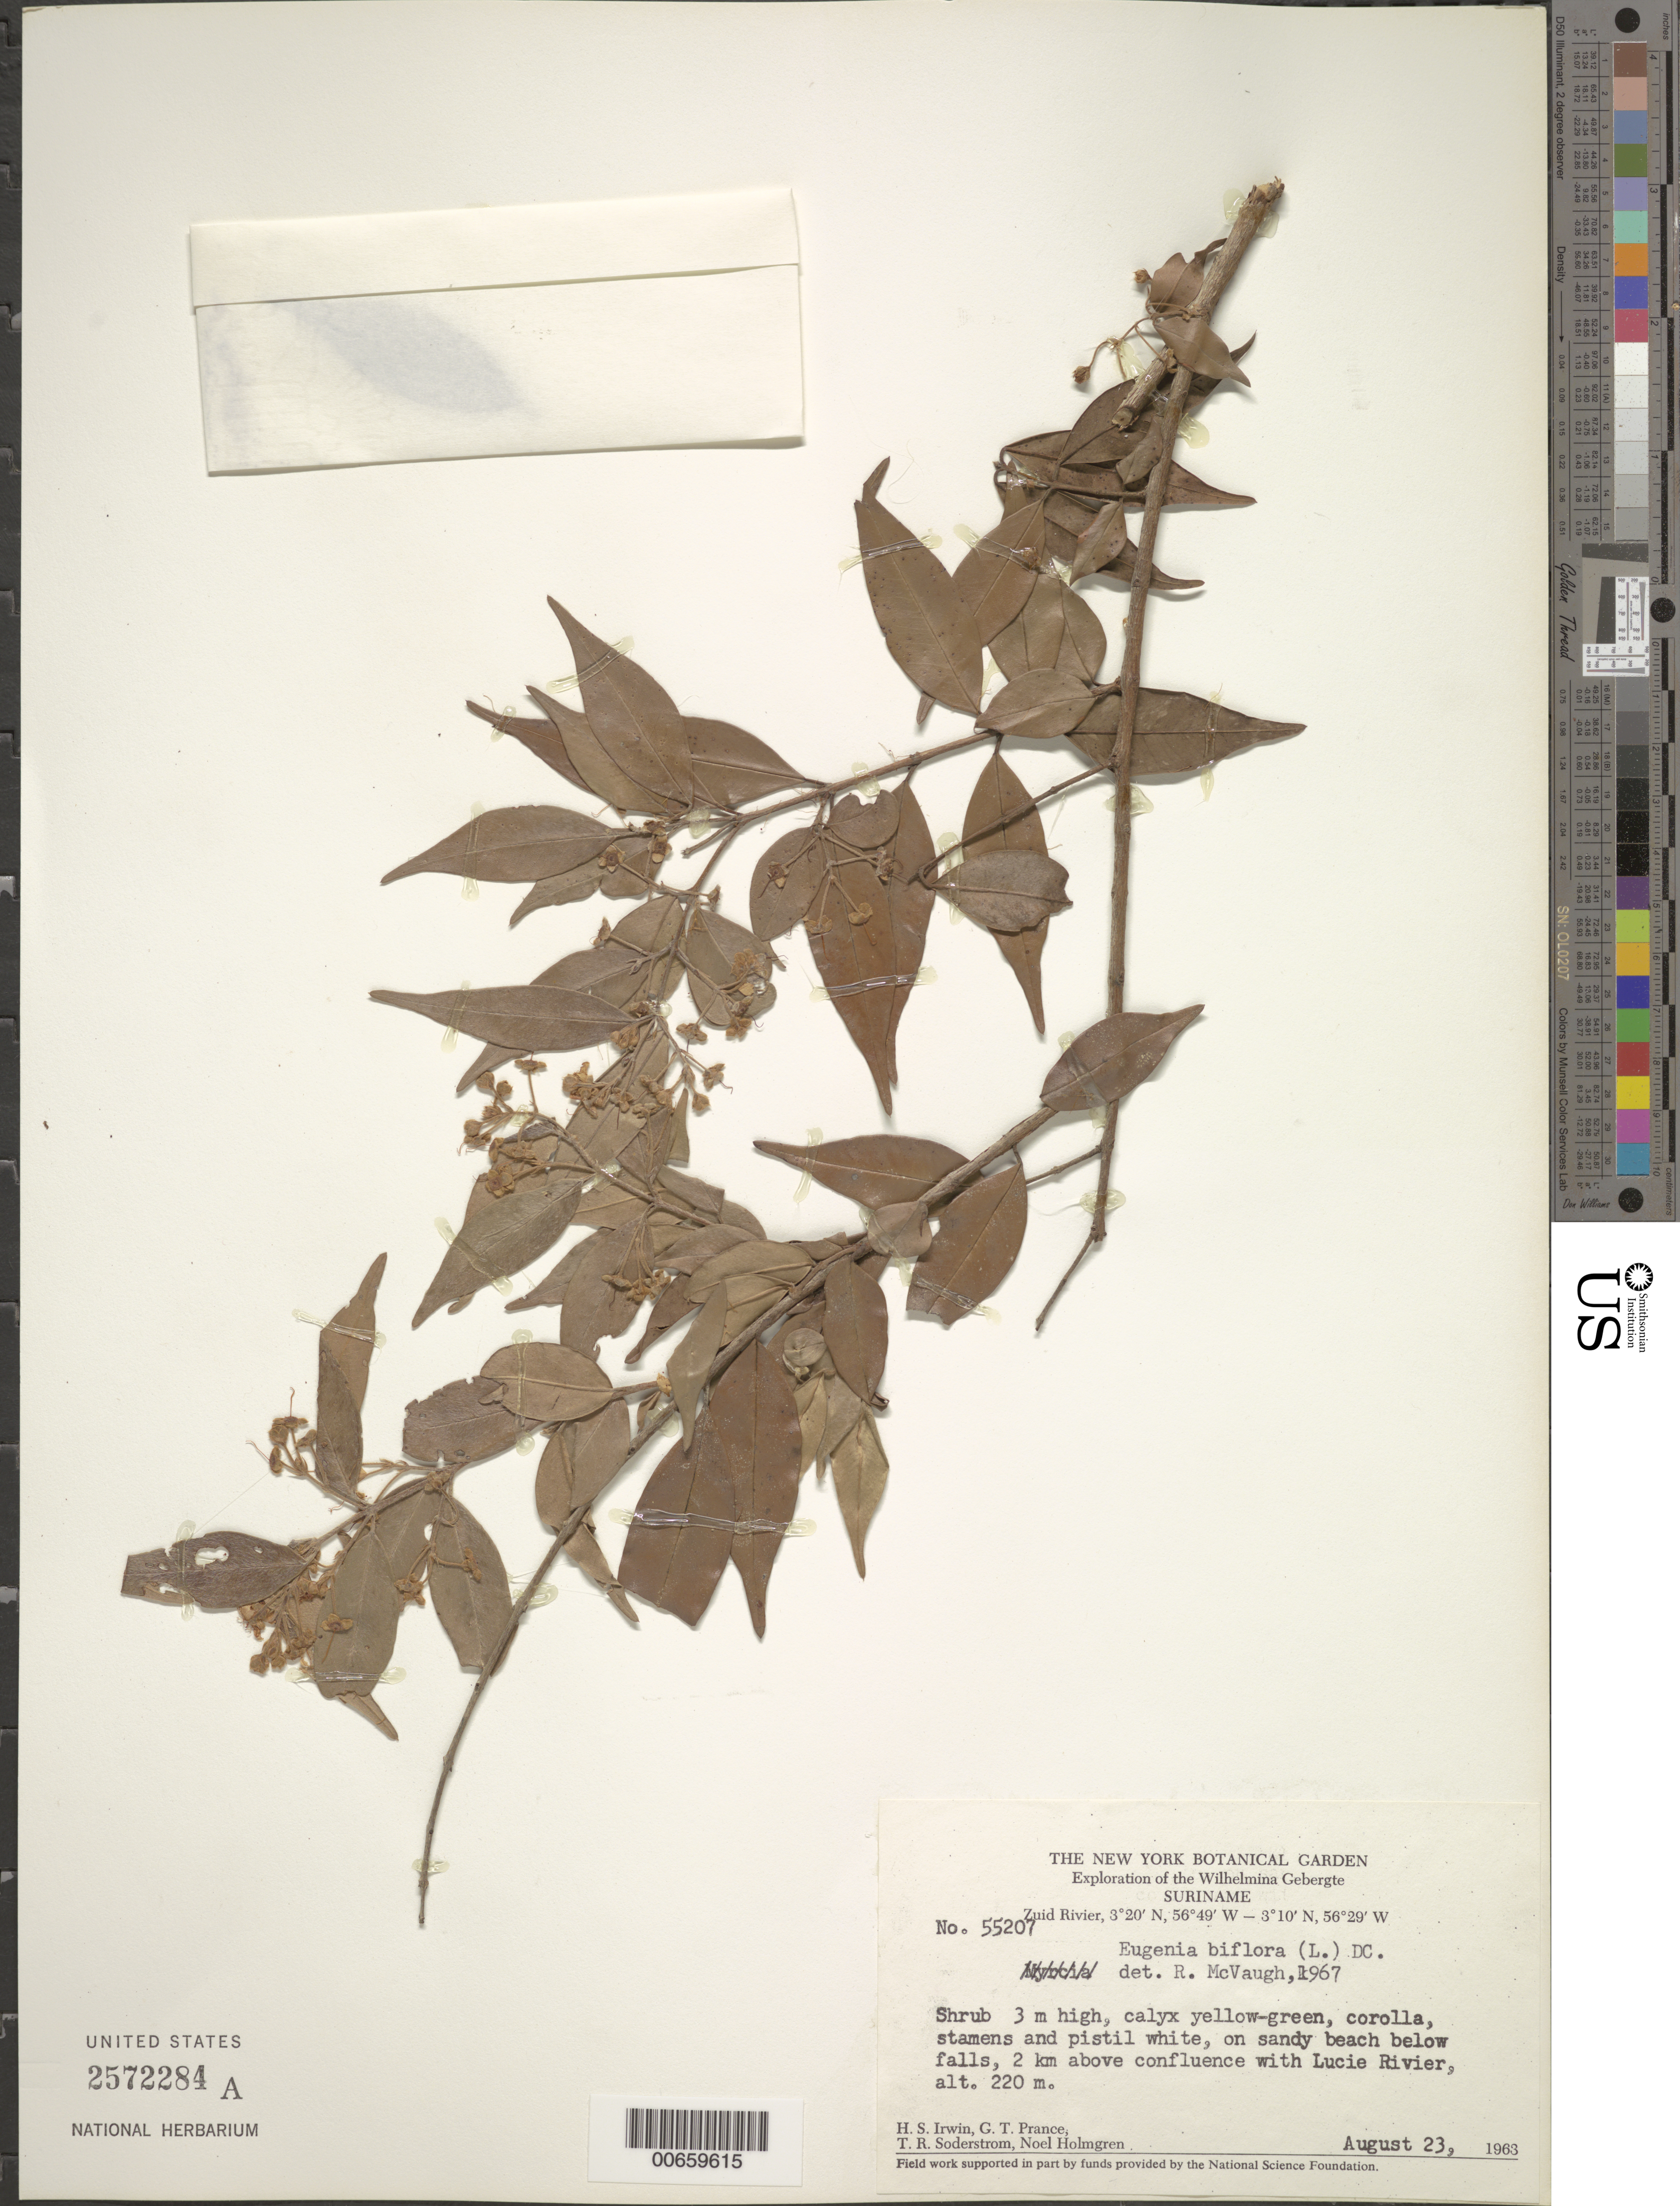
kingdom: Plantae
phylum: Tracheophyta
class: Magnoliopsida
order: Myrtales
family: Myrtaceae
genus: Eugenia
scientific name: Eugenia biflora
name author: (L.) DC.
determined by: McVaugh, R.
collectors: H. Irwin, G. T. Prance, T. R. Soderstrom & N. H. Holmgren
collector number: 55207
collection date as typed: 23-Aug-63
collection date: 1963-08-23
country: Suriname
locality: Zuid River, 2 km above confluence with Lucie R., Wilhelmina Gebergte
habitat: Sandy beach below falls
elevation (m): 220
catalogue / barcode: US 2572284A